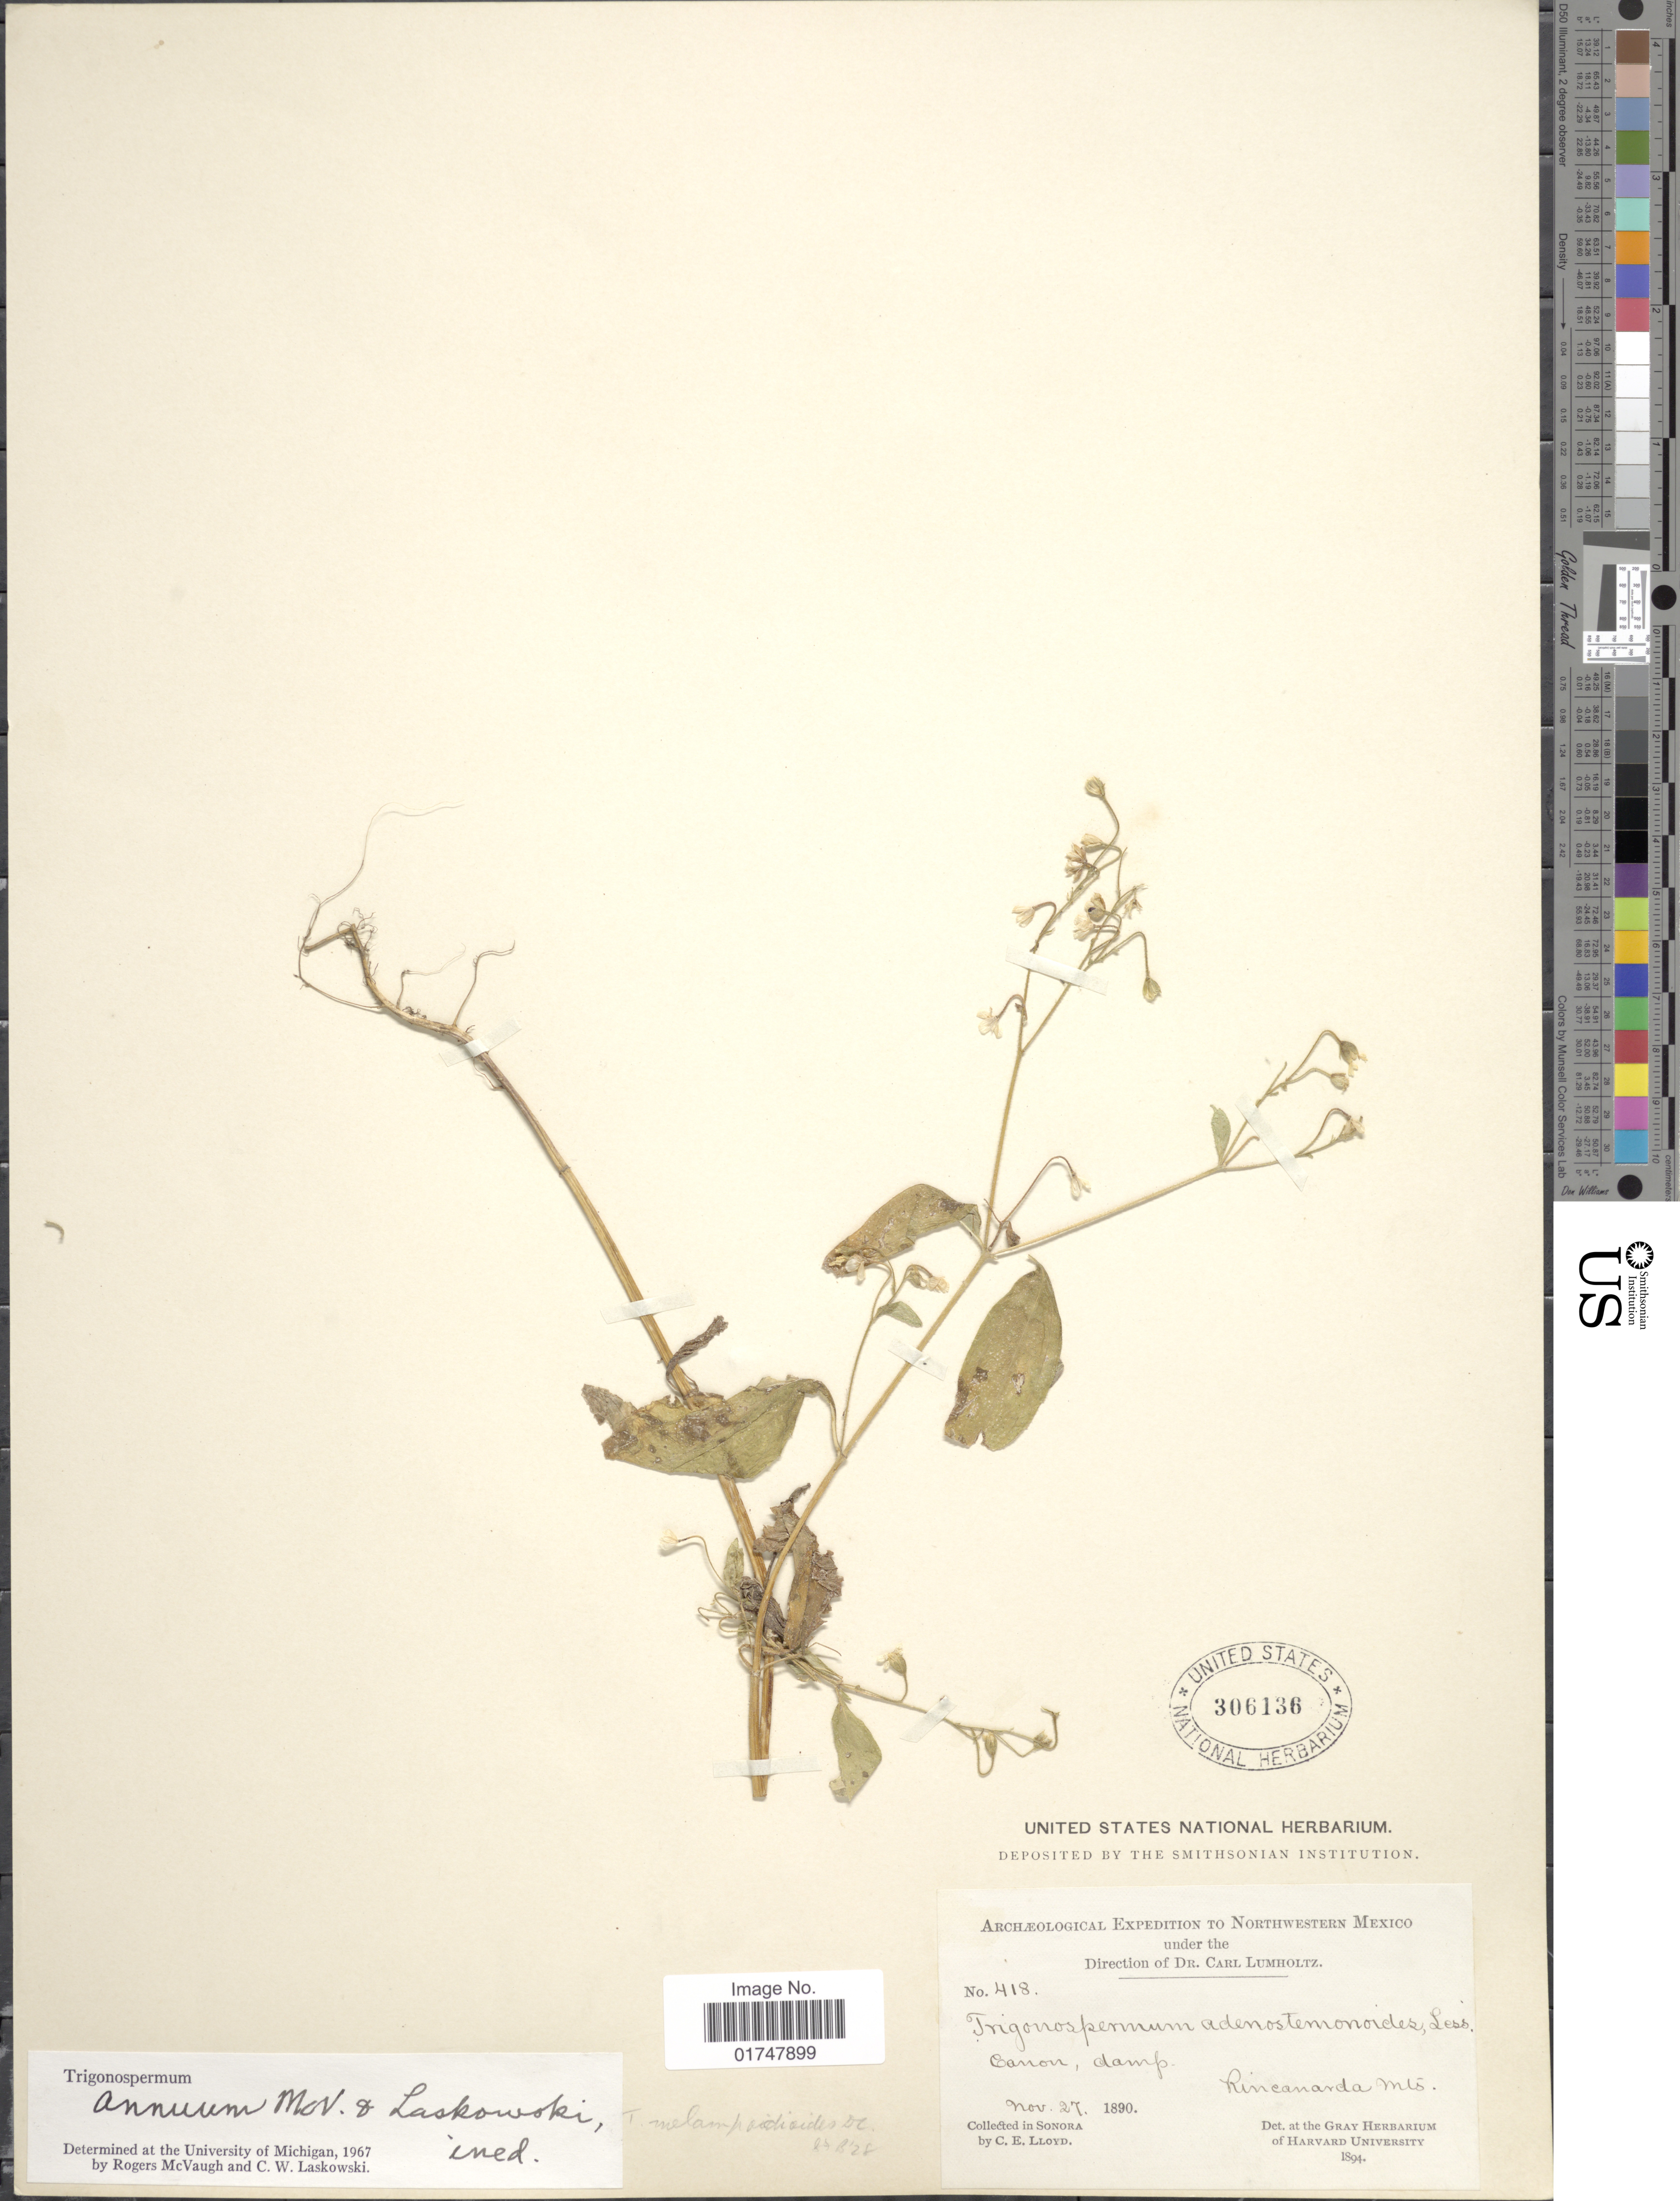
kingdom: Plantae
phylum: Tracheophyta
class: Magnoliopsida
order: Asterales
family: Asteraceae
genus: Trigonospermum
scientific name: Trigonospermum annuum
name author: McVaugh & Laskowski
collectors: Lloyd, C. E.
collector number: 418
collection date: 1890-11-27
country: Mexico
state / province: Sonora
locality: Northwestern Mexico: Rincanarda mts.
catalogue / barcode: US 306136